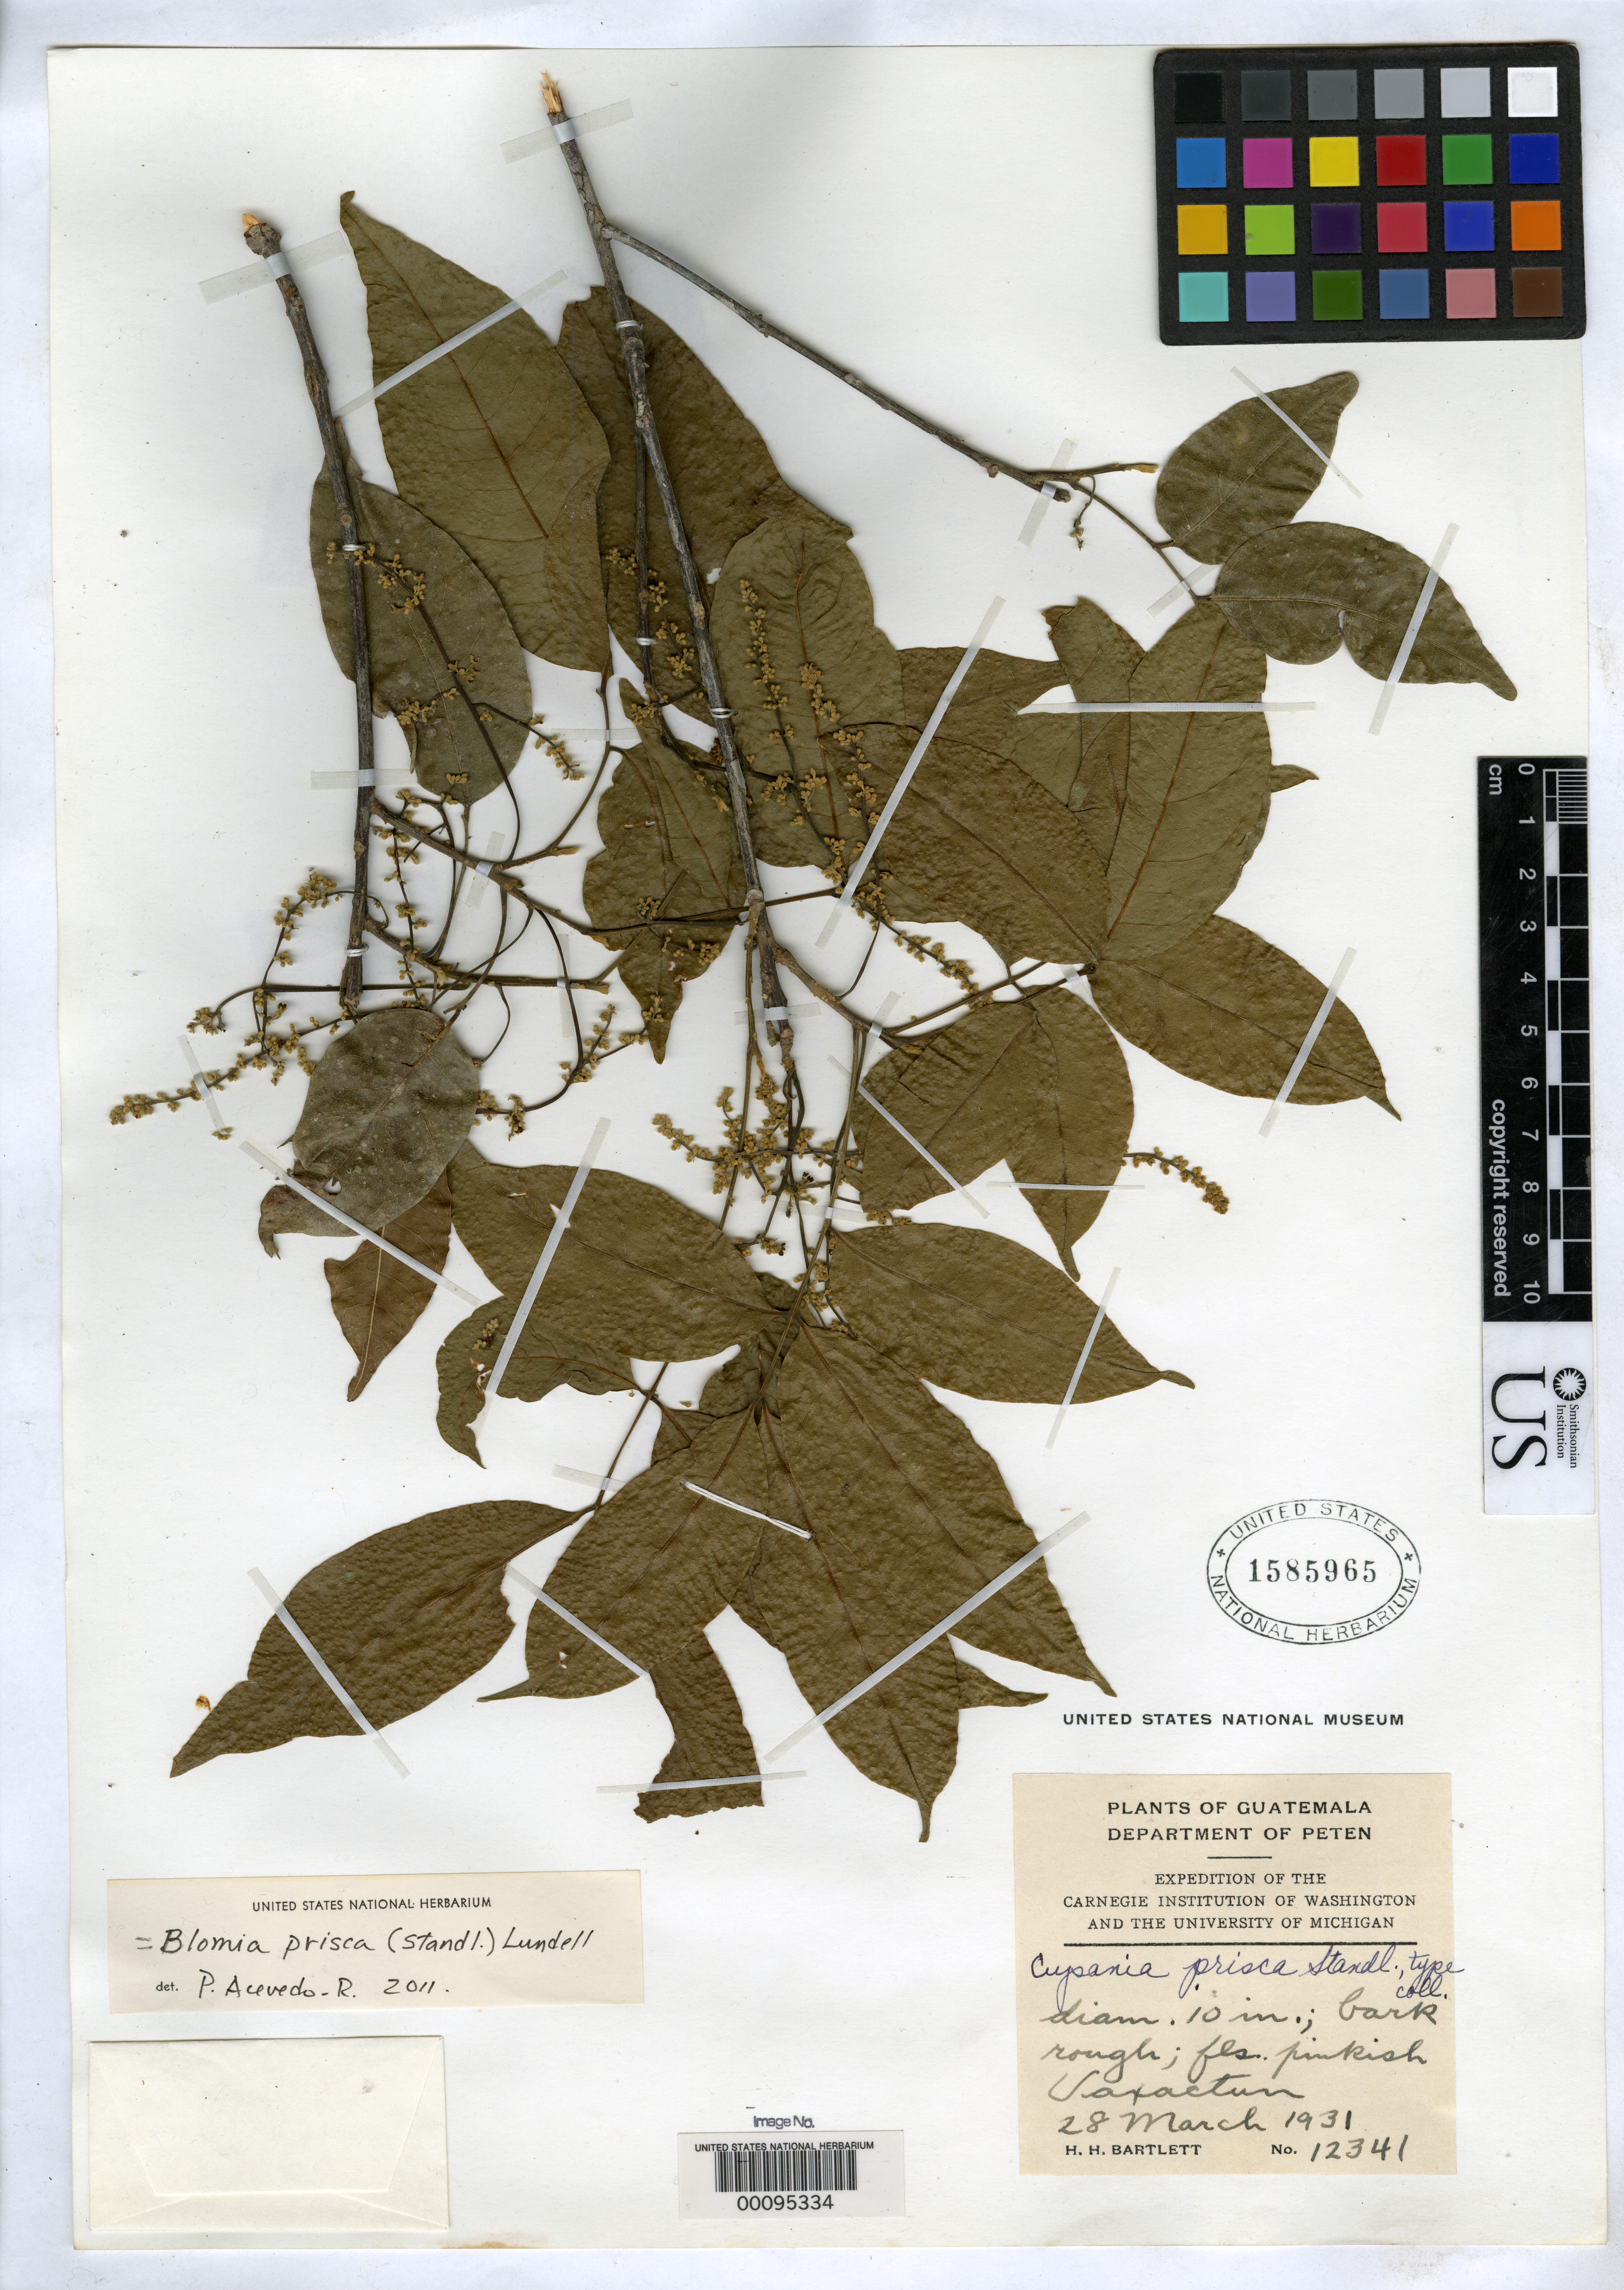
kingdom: Plantae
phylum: Tracheophyta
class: Magnoliopsida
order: Sapindales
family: Sapindaceae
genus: Cupania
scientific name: Cupania prisca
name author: Standl.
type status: Isotype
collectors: H. H. Bartlett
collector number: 12341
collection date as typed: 28 Mar 1931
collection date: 1931-03-28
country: Guatemala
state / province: El Petén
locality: Uaxactún.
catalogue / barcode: US 1585965